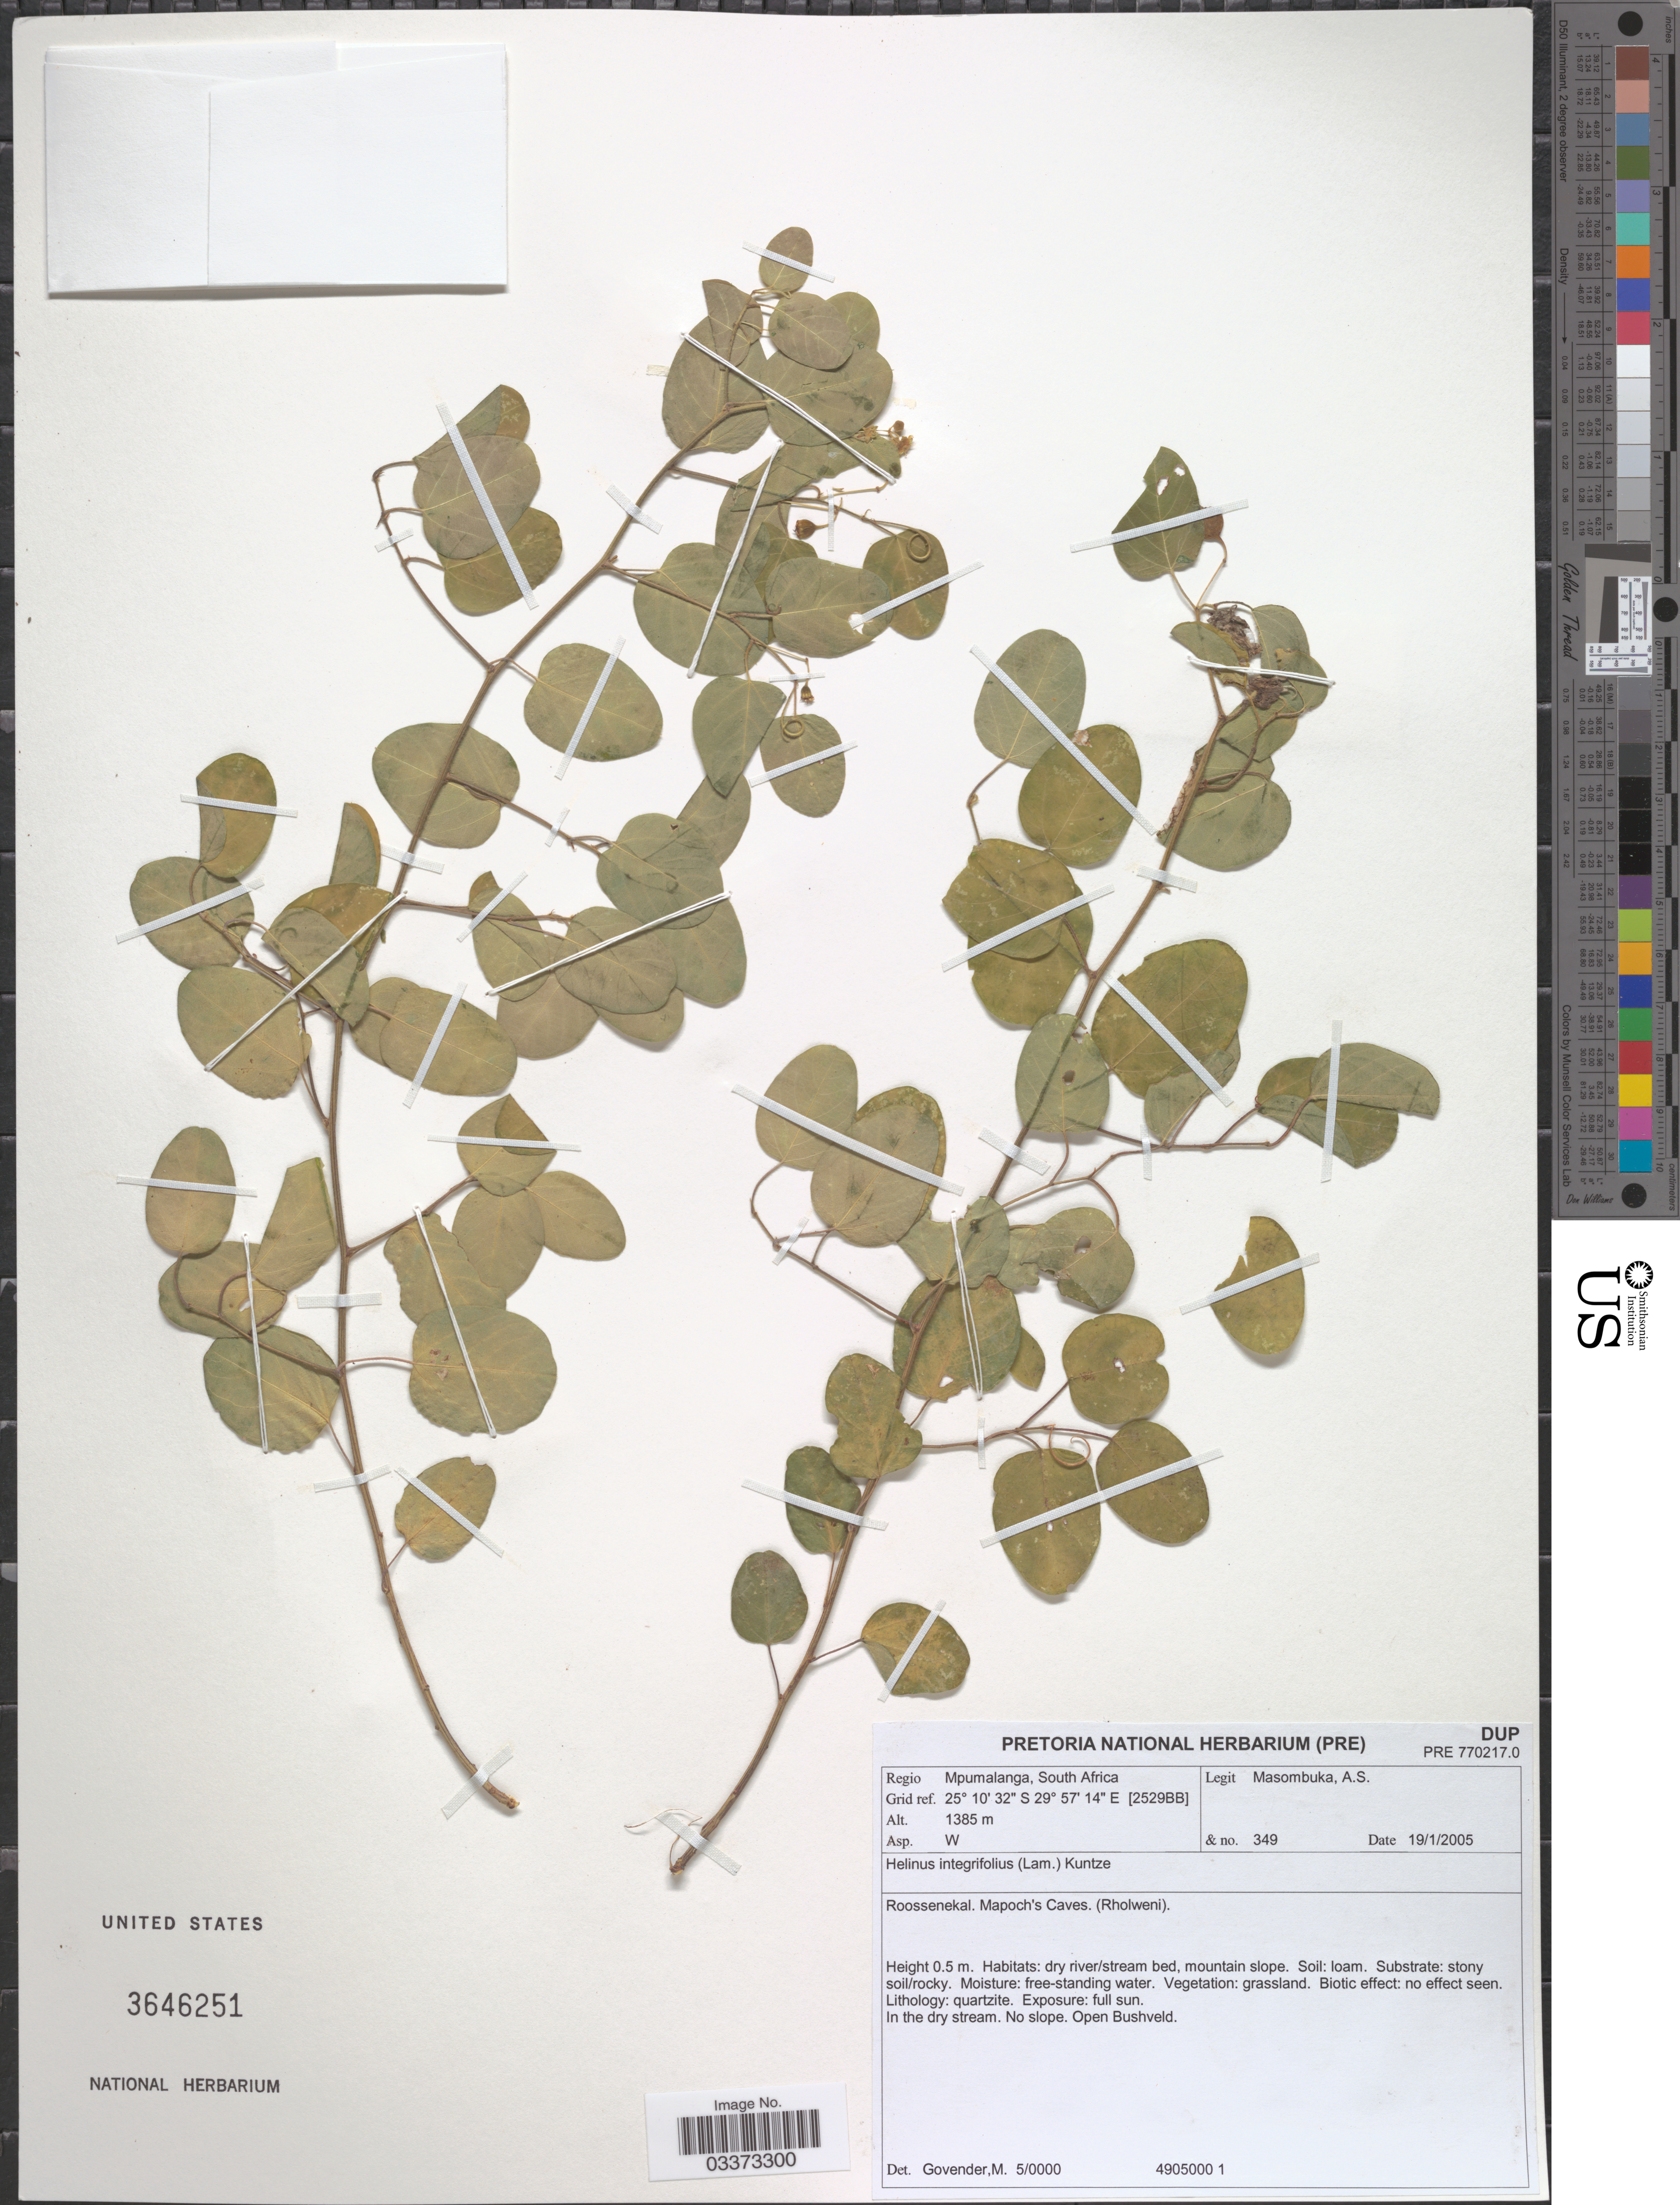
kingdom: Plantae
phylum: Tracheophyta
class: Magnoliopsida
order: Rosales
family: Rhamnaceae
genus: Helinus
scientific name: Helinus integrifolius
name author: (Lam.) Kuntze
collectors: A. Masombuka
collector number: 349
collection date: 2005-01-19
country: South Africa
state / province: Mpumalanga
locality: Regio Mpumalanga, South Africa. Grid ref. [2529BB]. Asp. W.[unsure placement] Roossenekal, Mapoch's Craves. (Rholweni).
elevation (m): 1385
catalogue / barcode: US 364251